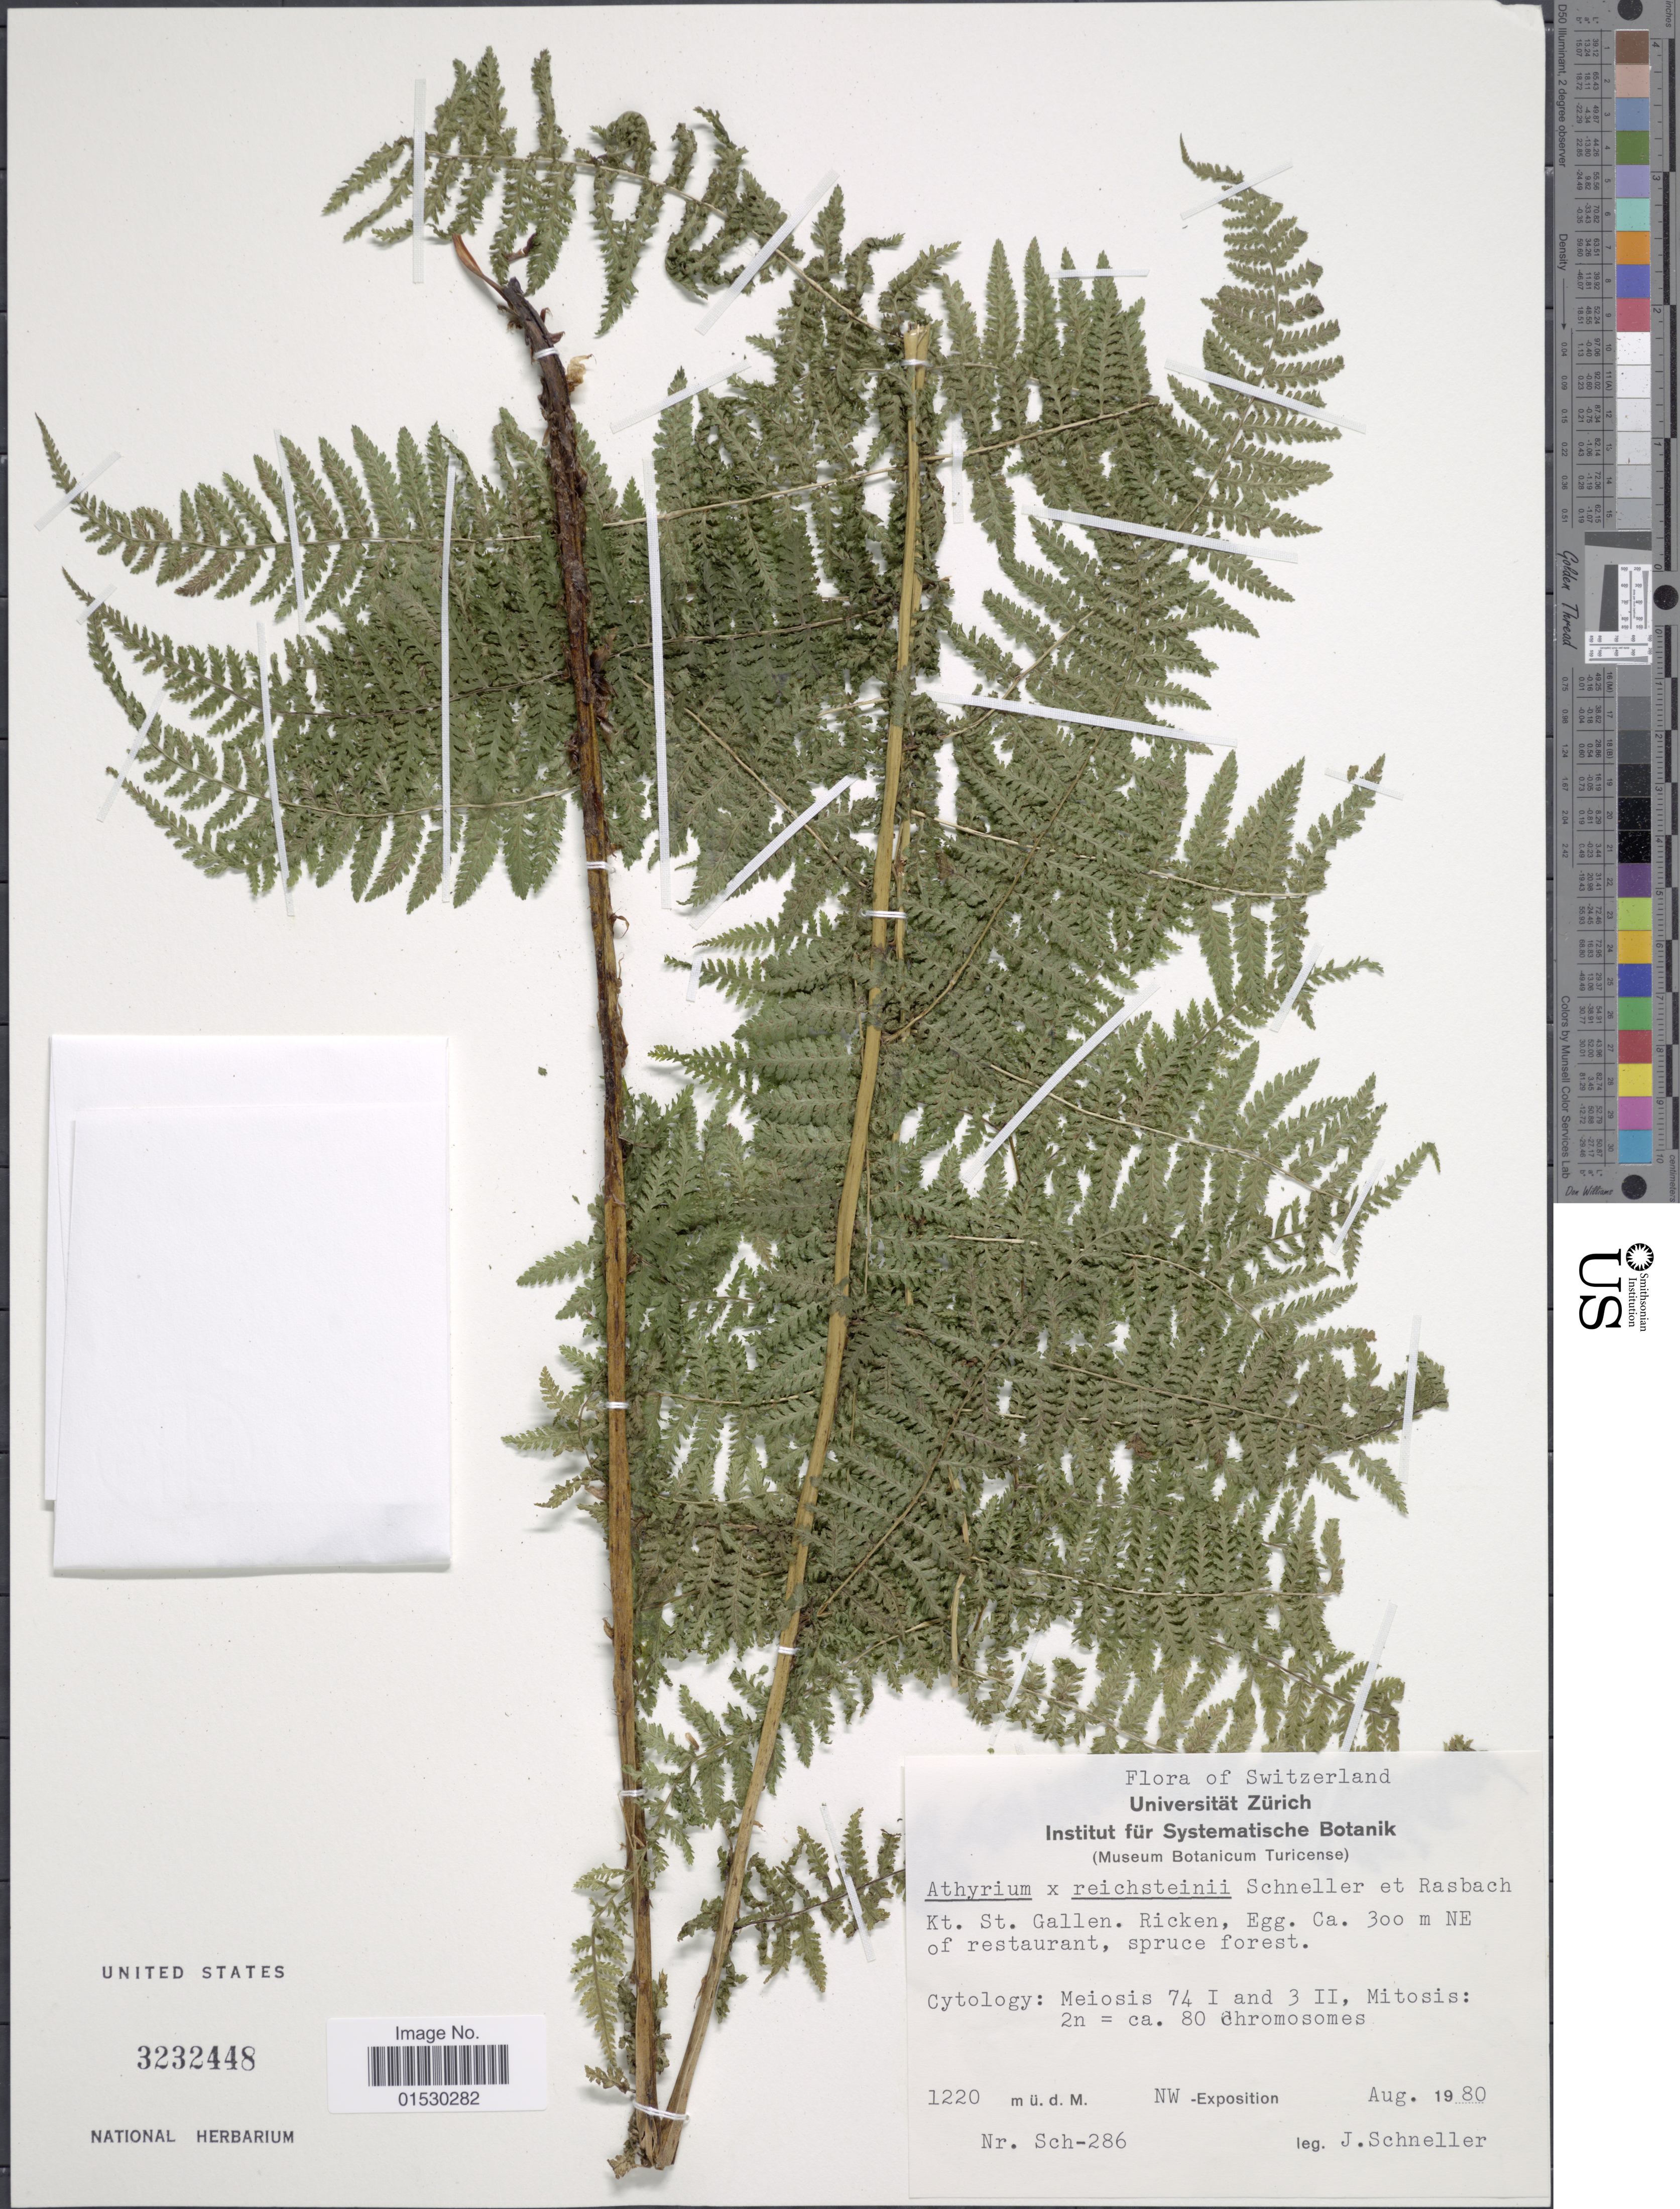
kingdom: Plantae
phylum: Tracheophyta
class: Polypodiopsida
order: Polypodiales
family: Athyriaceae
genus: Athyrium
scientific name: Athyrium x reichsteinii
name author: Schneller & Rasbach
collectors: J. J. Schneller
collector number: Sch-286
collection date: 1980-08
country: Switzerland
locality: Kt. St. Gallen. Ricken, Egg. Ca. 300 m NE of restaurant, spruce forest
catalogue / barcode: US 3232448